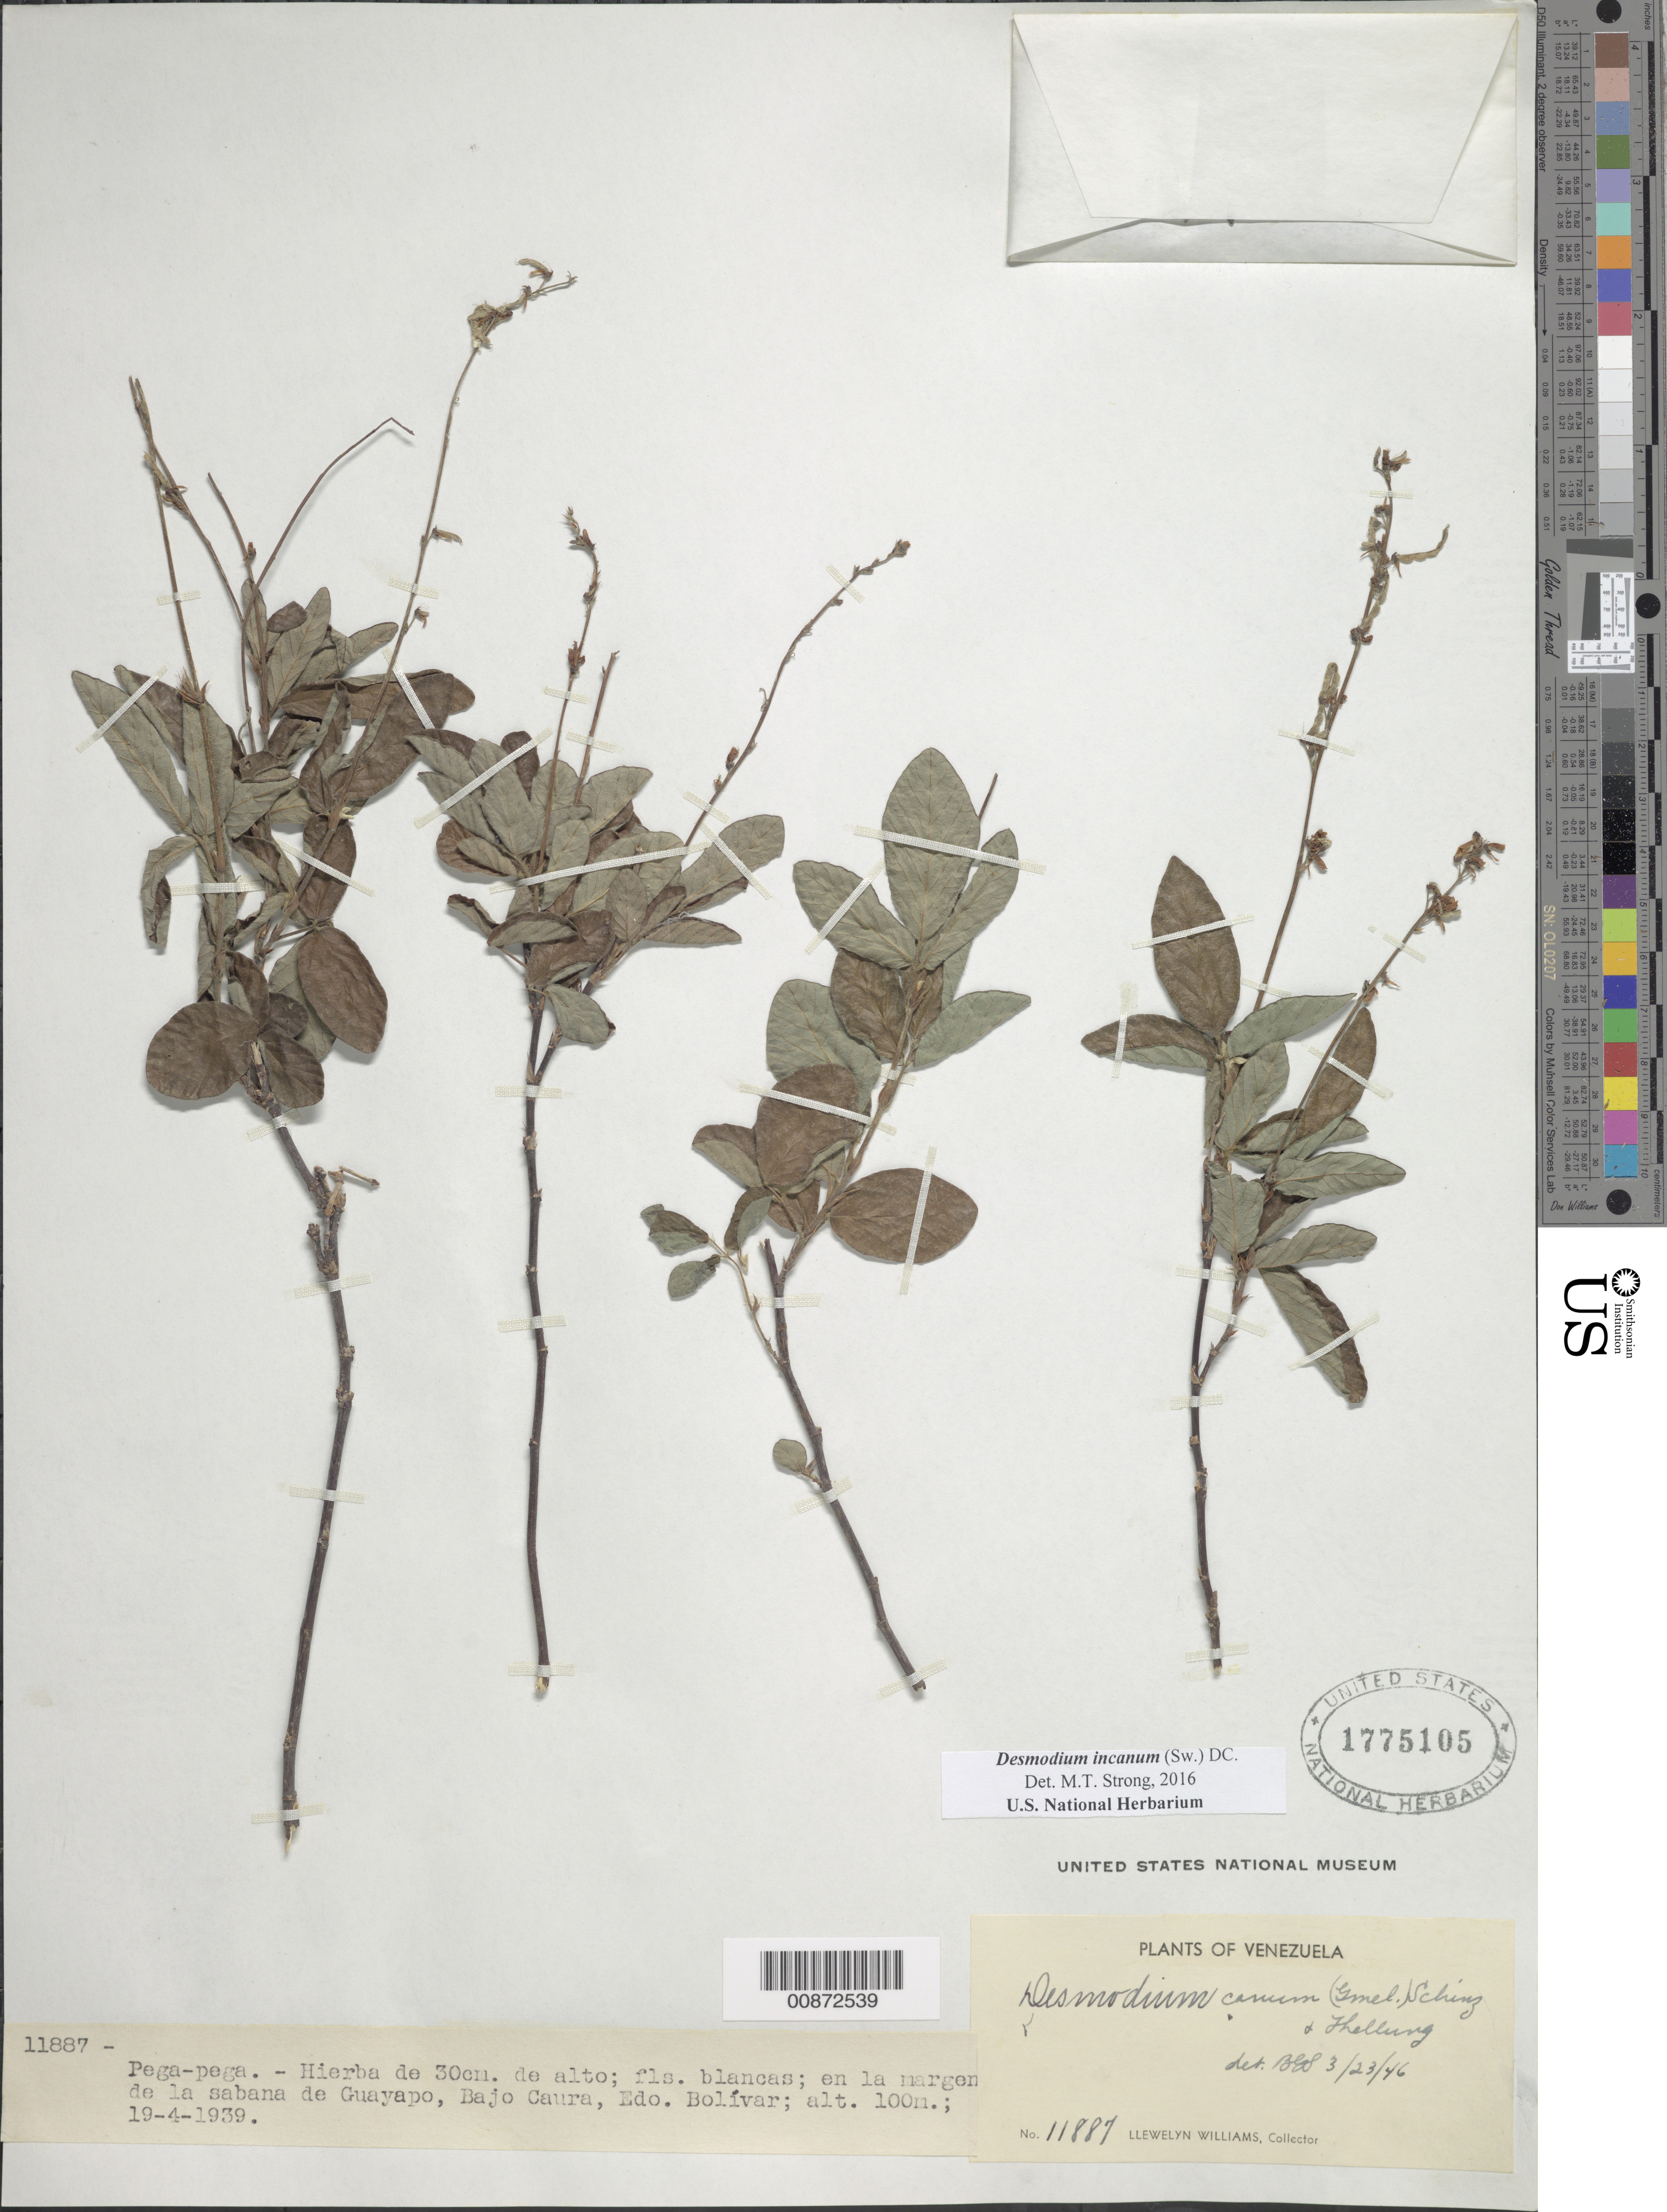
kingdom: Plantae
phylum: Tracheophyta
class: Magnoliopsida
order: Fabales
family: Fabaceae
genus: Desmodium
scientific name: Desmodium incanum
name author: (Sw.) DC.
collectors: Ll. Williams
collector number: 11887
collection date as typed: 19-Apr-39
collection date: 1939-04-19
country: Venezuela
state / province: Bolívar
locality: Guayapo, Bajo Caura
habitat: Margen de la sabana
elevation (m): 100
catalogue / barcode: US 1775105